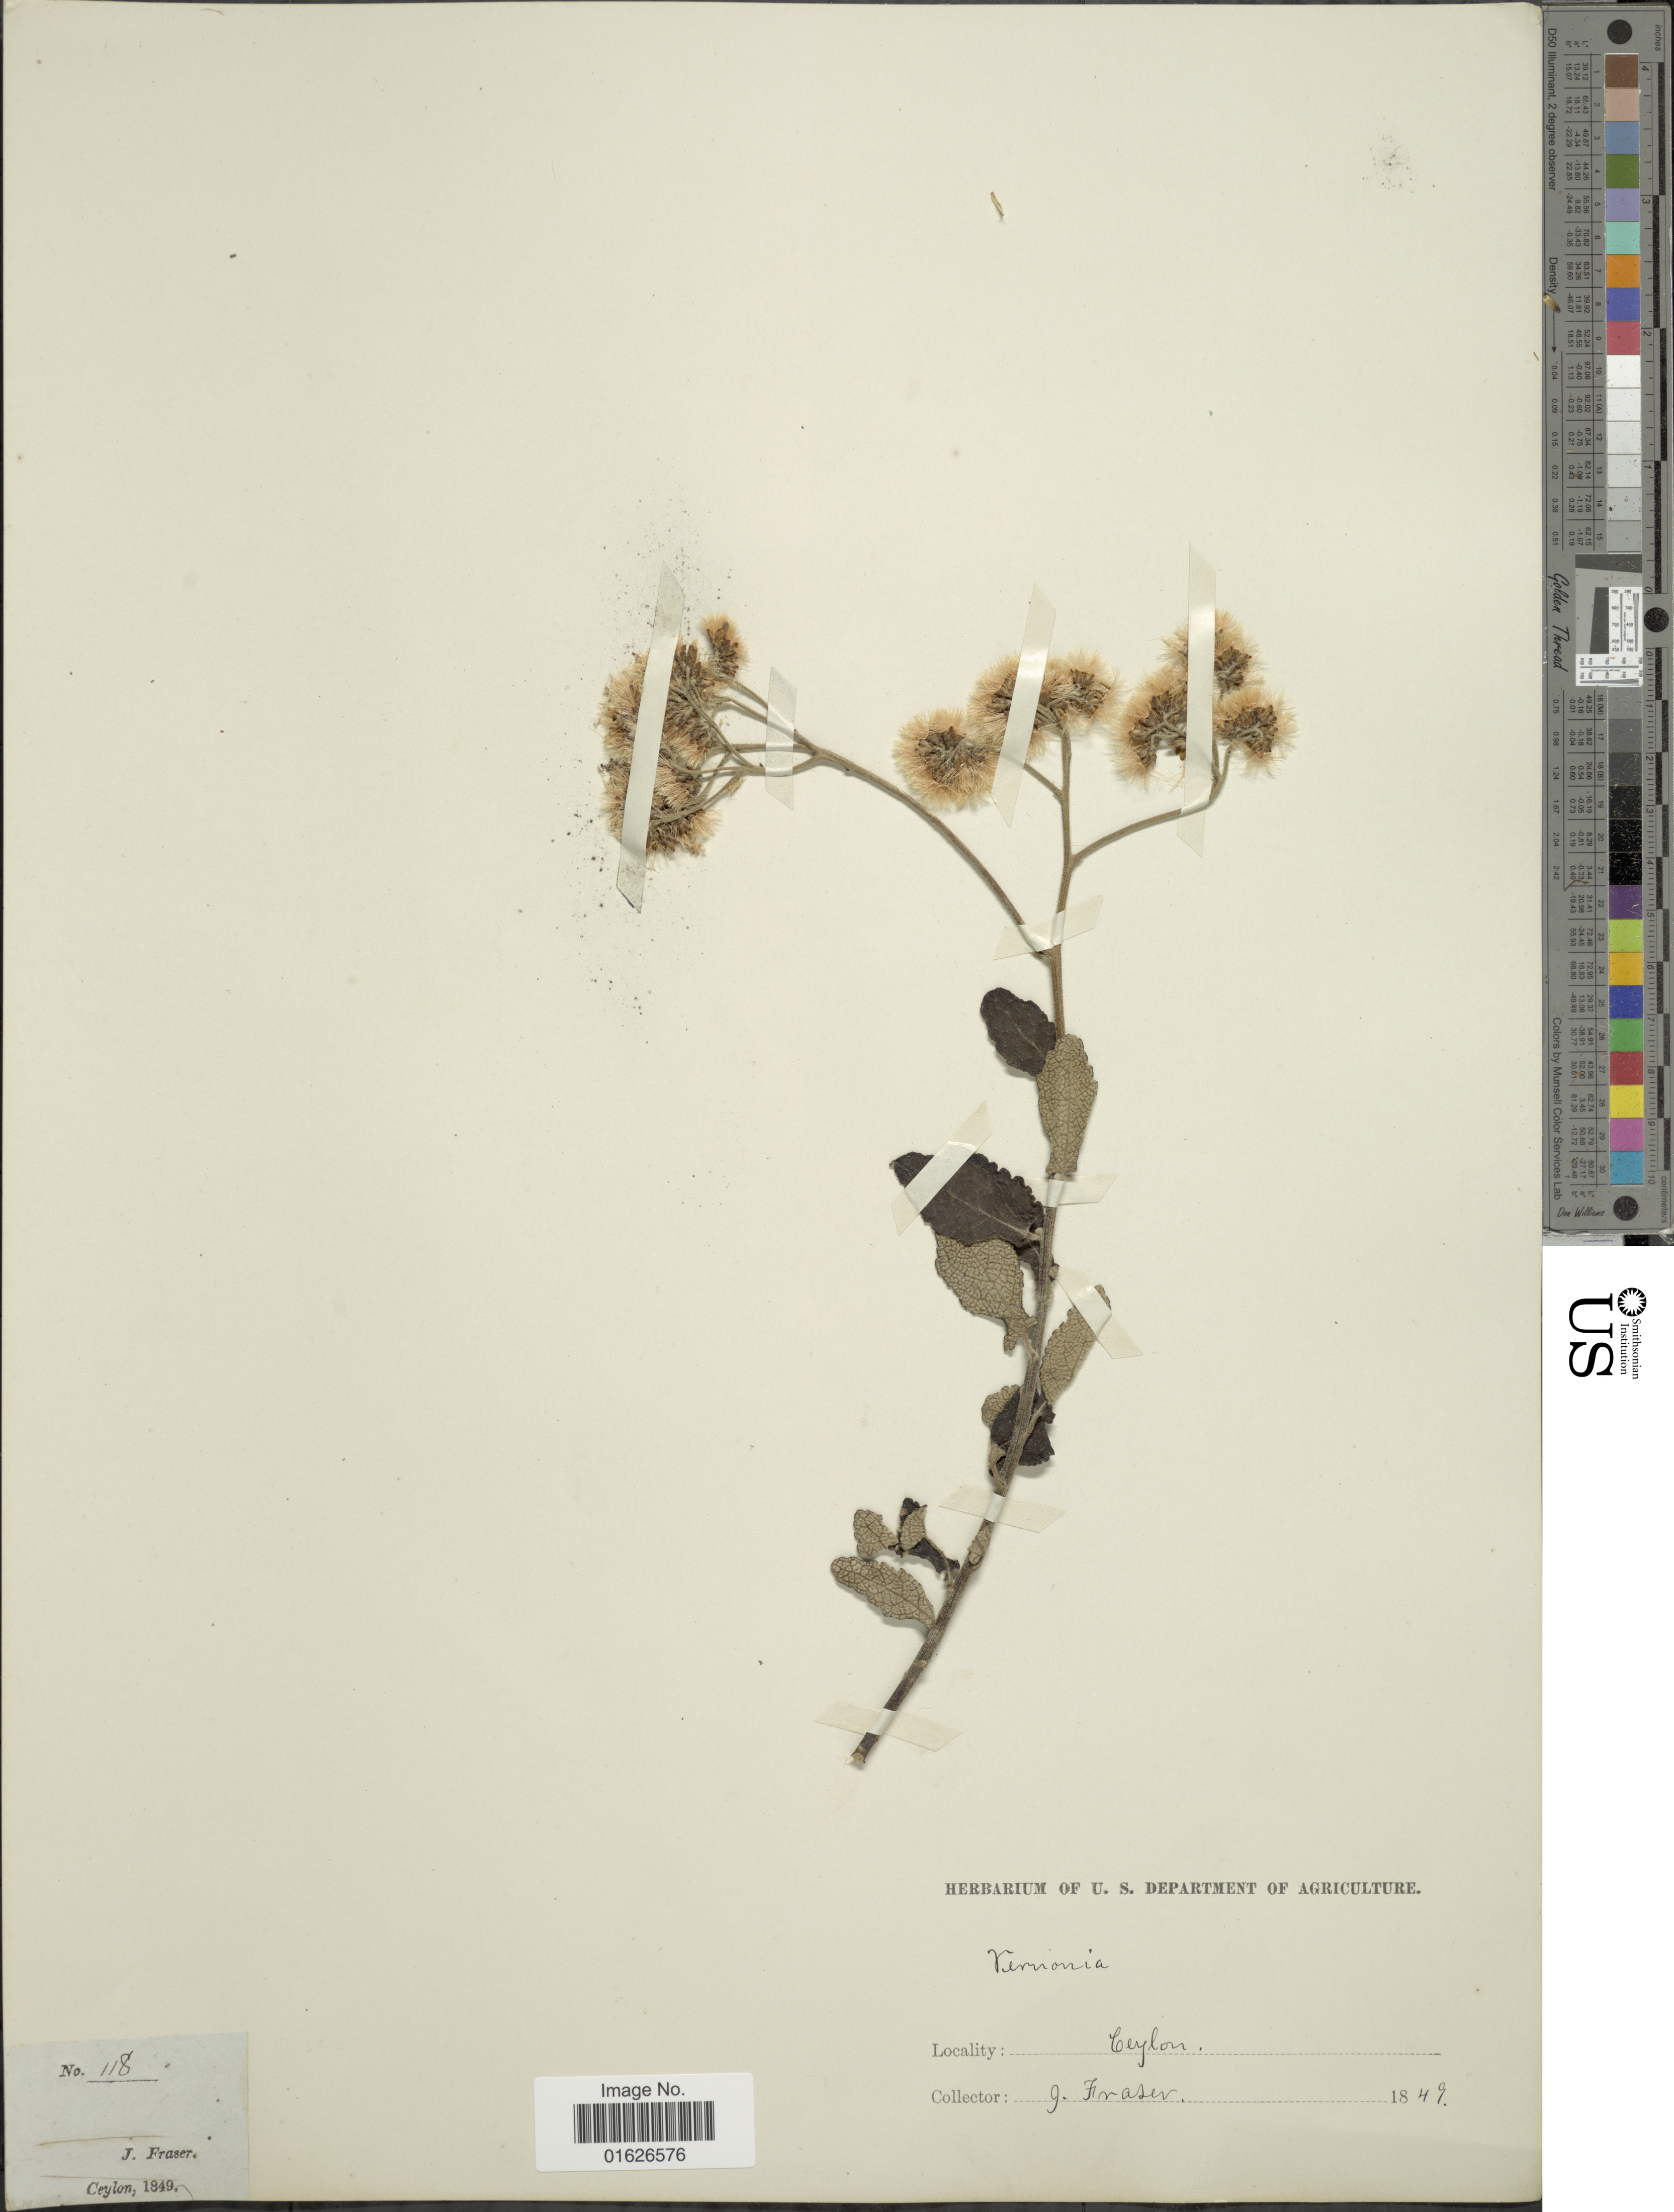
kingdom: Plantae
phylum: Tracheophyta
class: Magnoliopsida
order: Asterales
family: Asteraceae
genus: Jeffreycia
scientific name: Jeffreycia zeylanica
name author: (L.) H. Rob.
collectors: G. Fraser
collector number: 118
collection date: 1849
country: Sri Lanka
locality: Ceylon